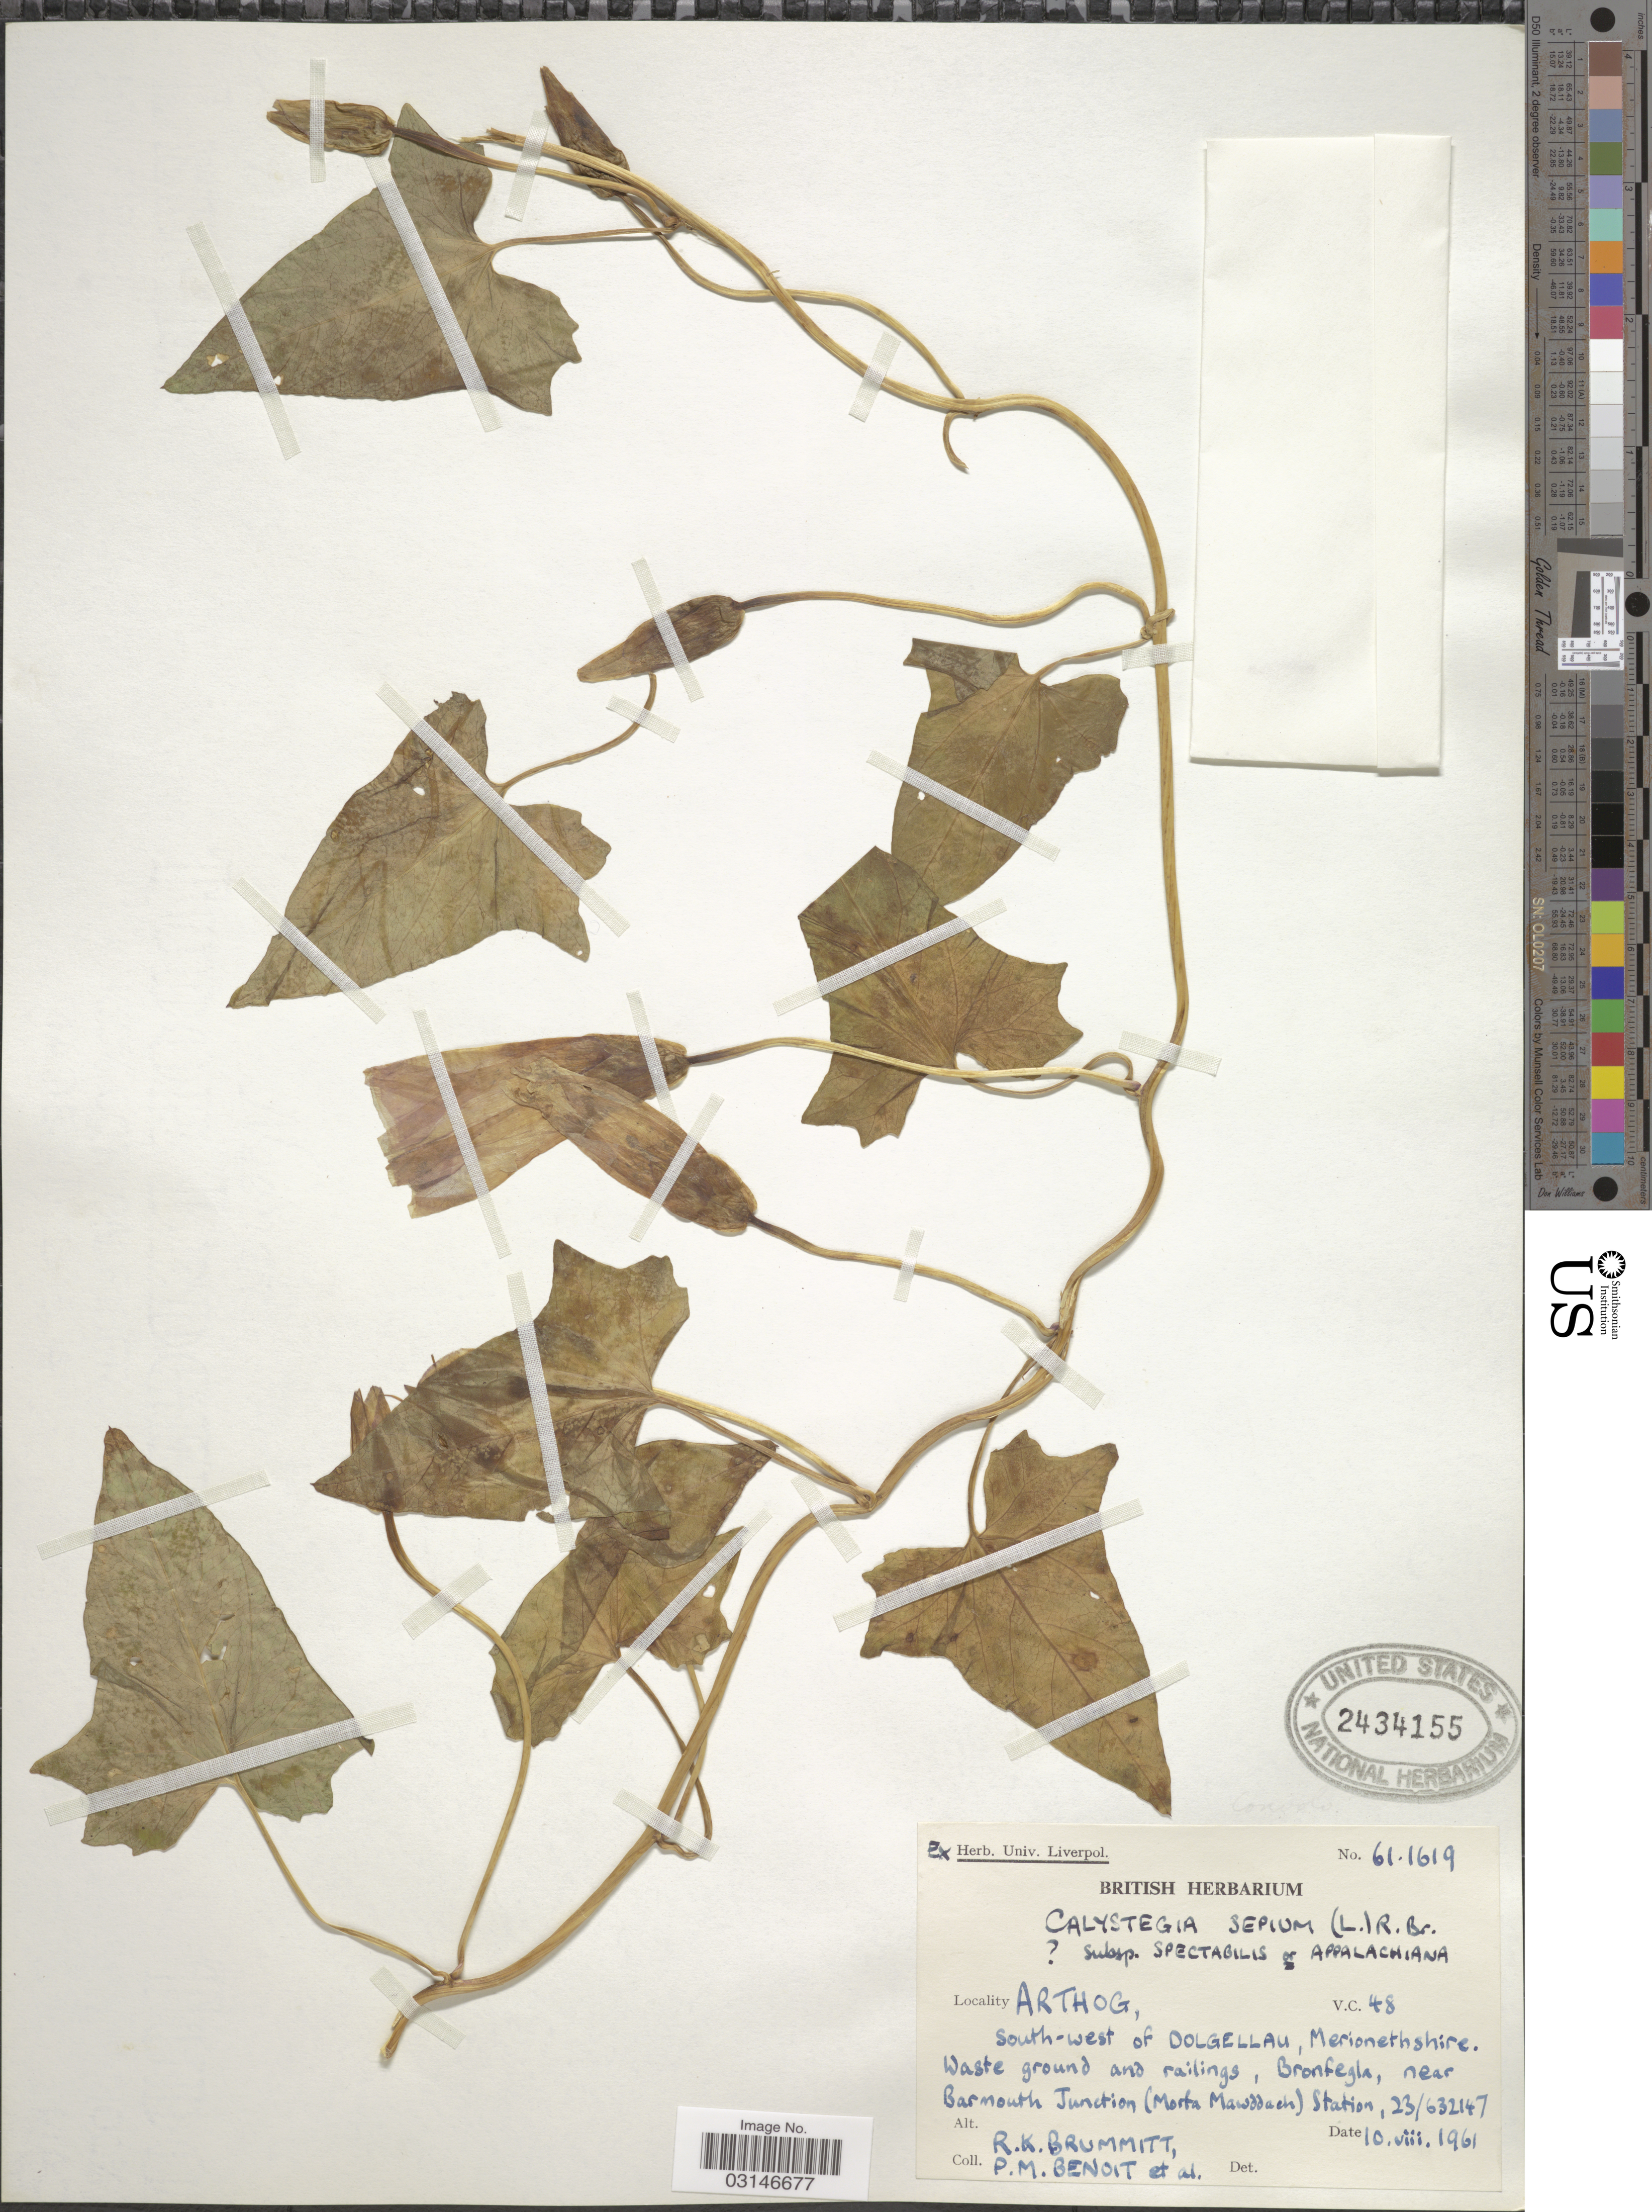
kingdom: Plantae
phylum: Tracheophyta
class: Magnoliopsida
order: Solanales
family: Convolvulaceae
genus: Calystegia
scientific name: Calystegia sepium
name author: (L.) R. Br.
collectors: R. K. Brummitt, P. Benoit & et al.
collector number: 61.1619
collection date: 1961-08-10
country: United Kingdom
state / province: Wales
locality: Arthog, South-West of Dolgellau, Merionethshire. Waste ground and railings, Bronfegla, near Barmouth Junction (Morta Mawdach) Station, 23/632147. V.C.48 [unsure placement].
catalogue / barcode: US 2434155